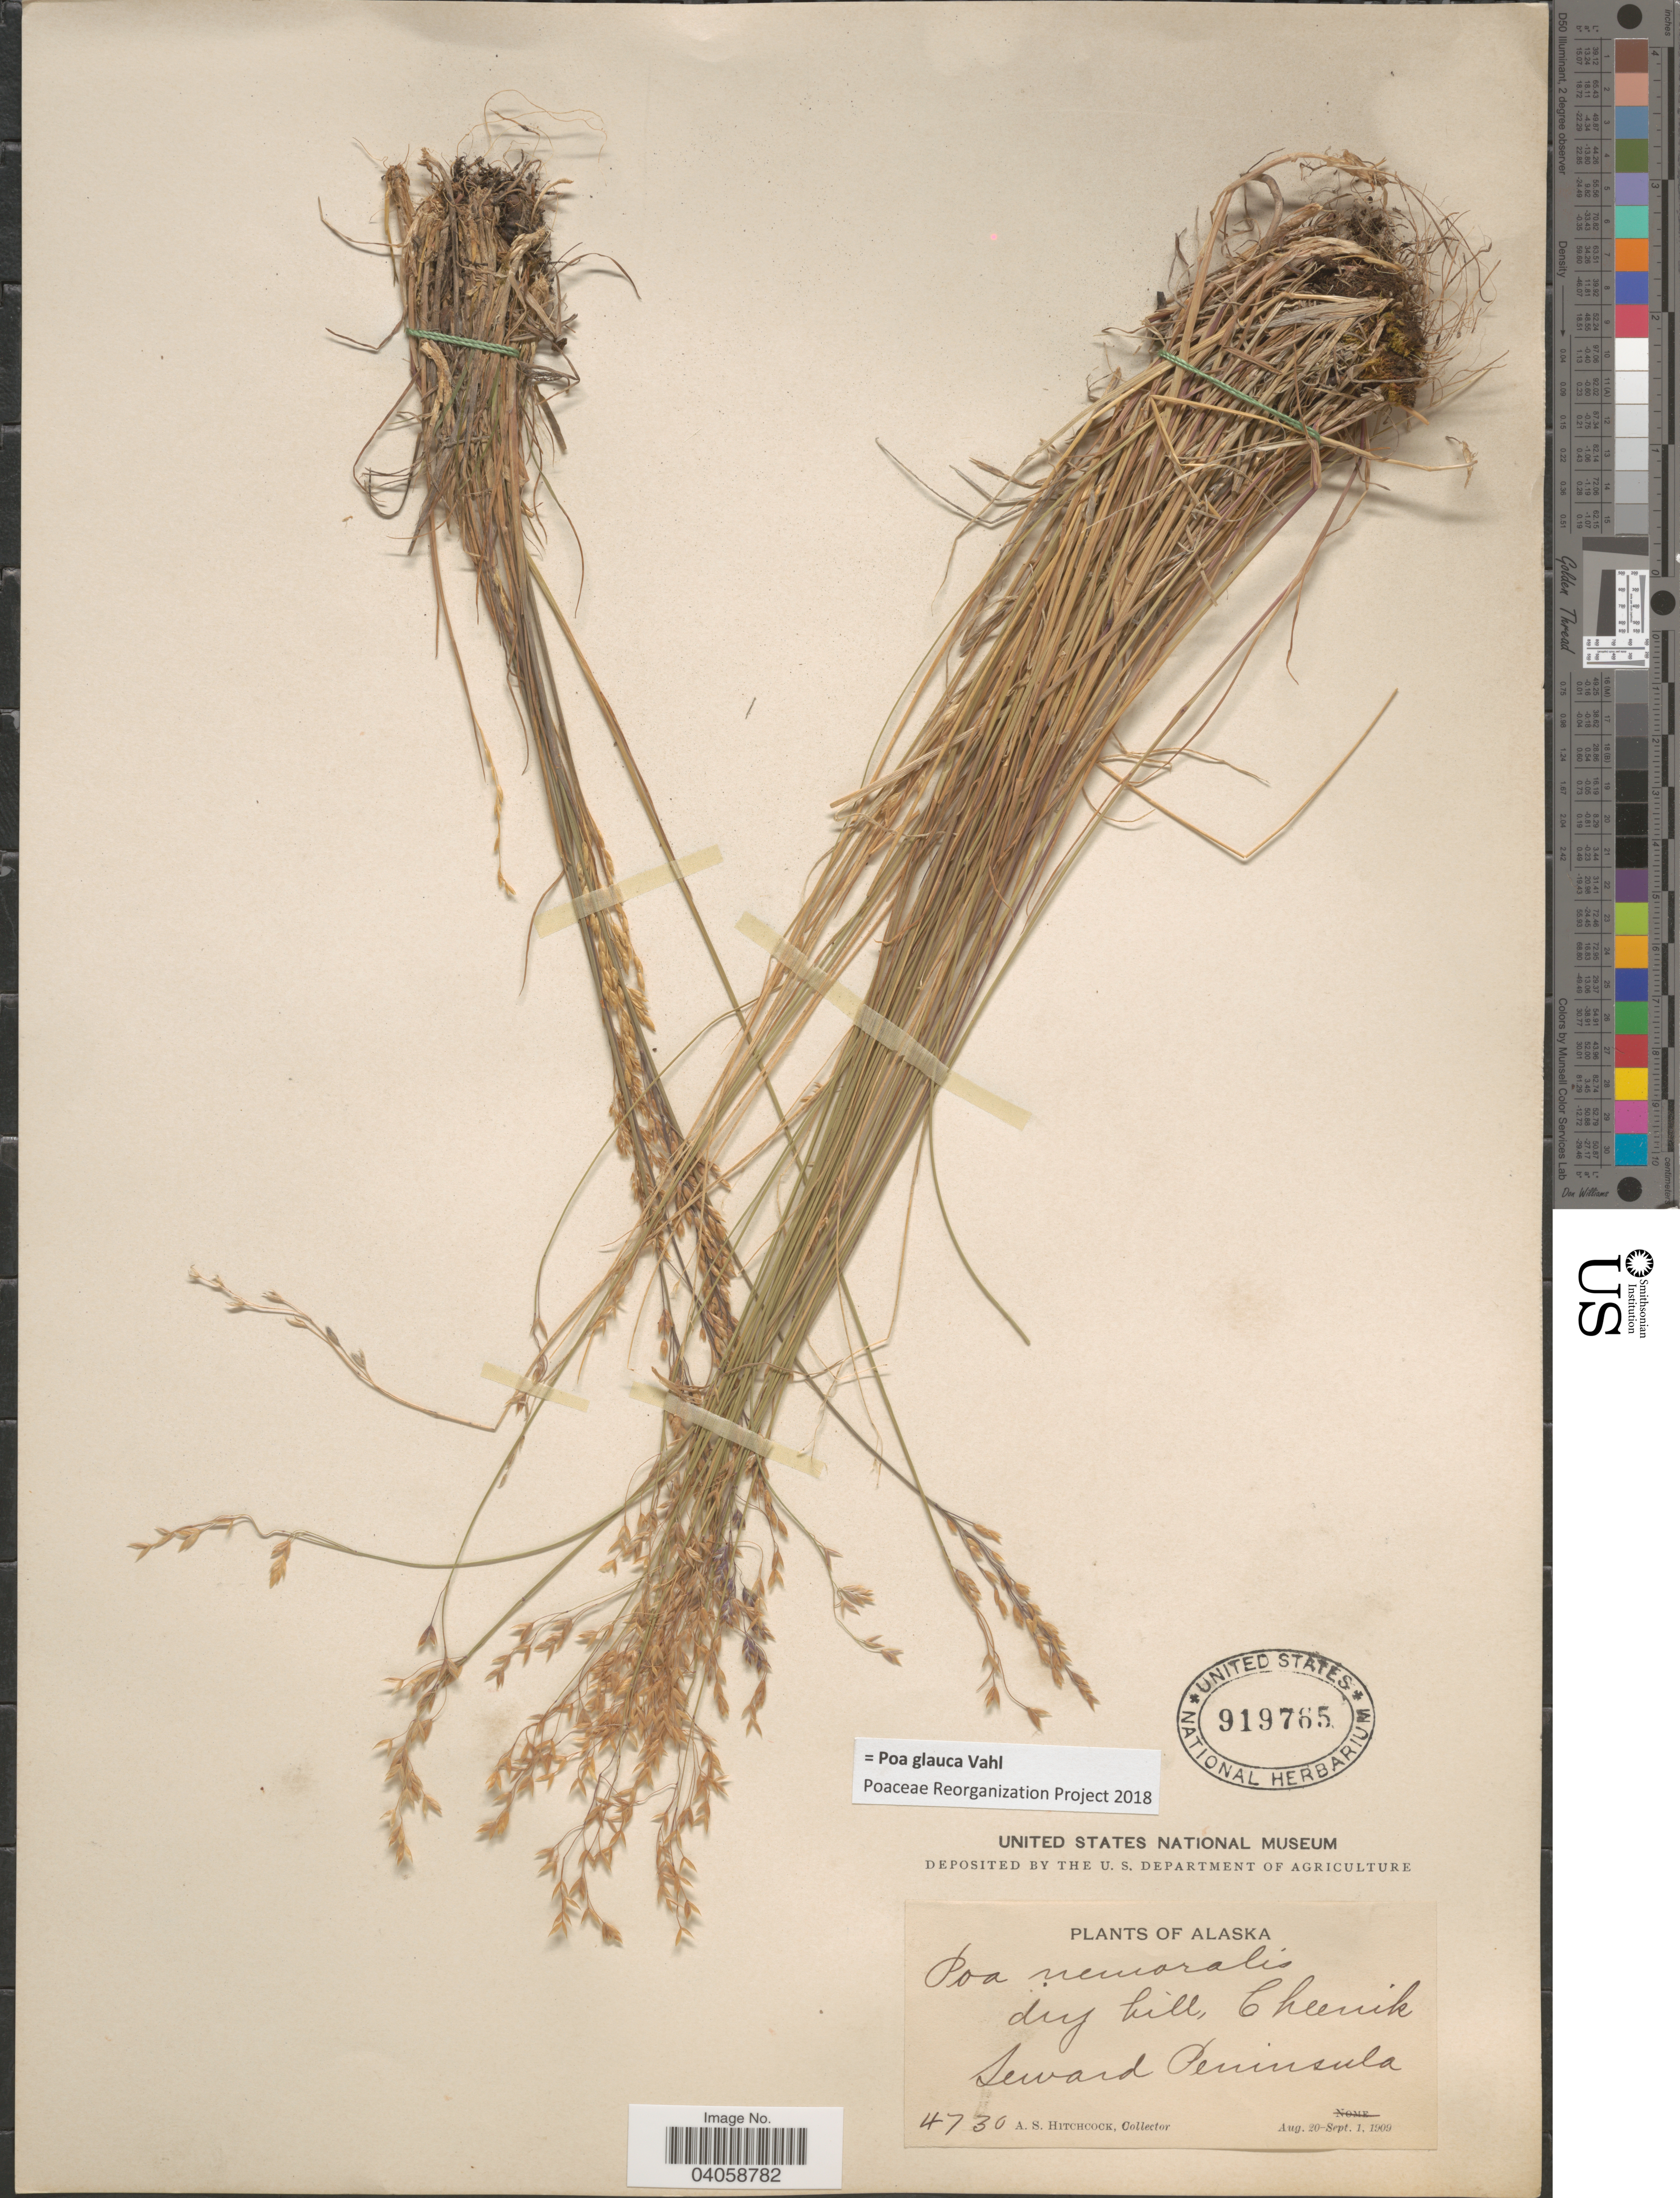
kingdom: Plantae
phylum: Tracheophyta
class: Liliopsida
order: Poales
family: Poaceae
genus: Poa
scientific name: Poa glauca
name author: Vahl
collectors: A. S. Hitchcock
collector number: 4730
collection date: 1909-08-20/1909-09-01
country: United States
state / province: Alaska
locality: Cheenik Seward Peninsula.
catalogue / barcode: US 919765